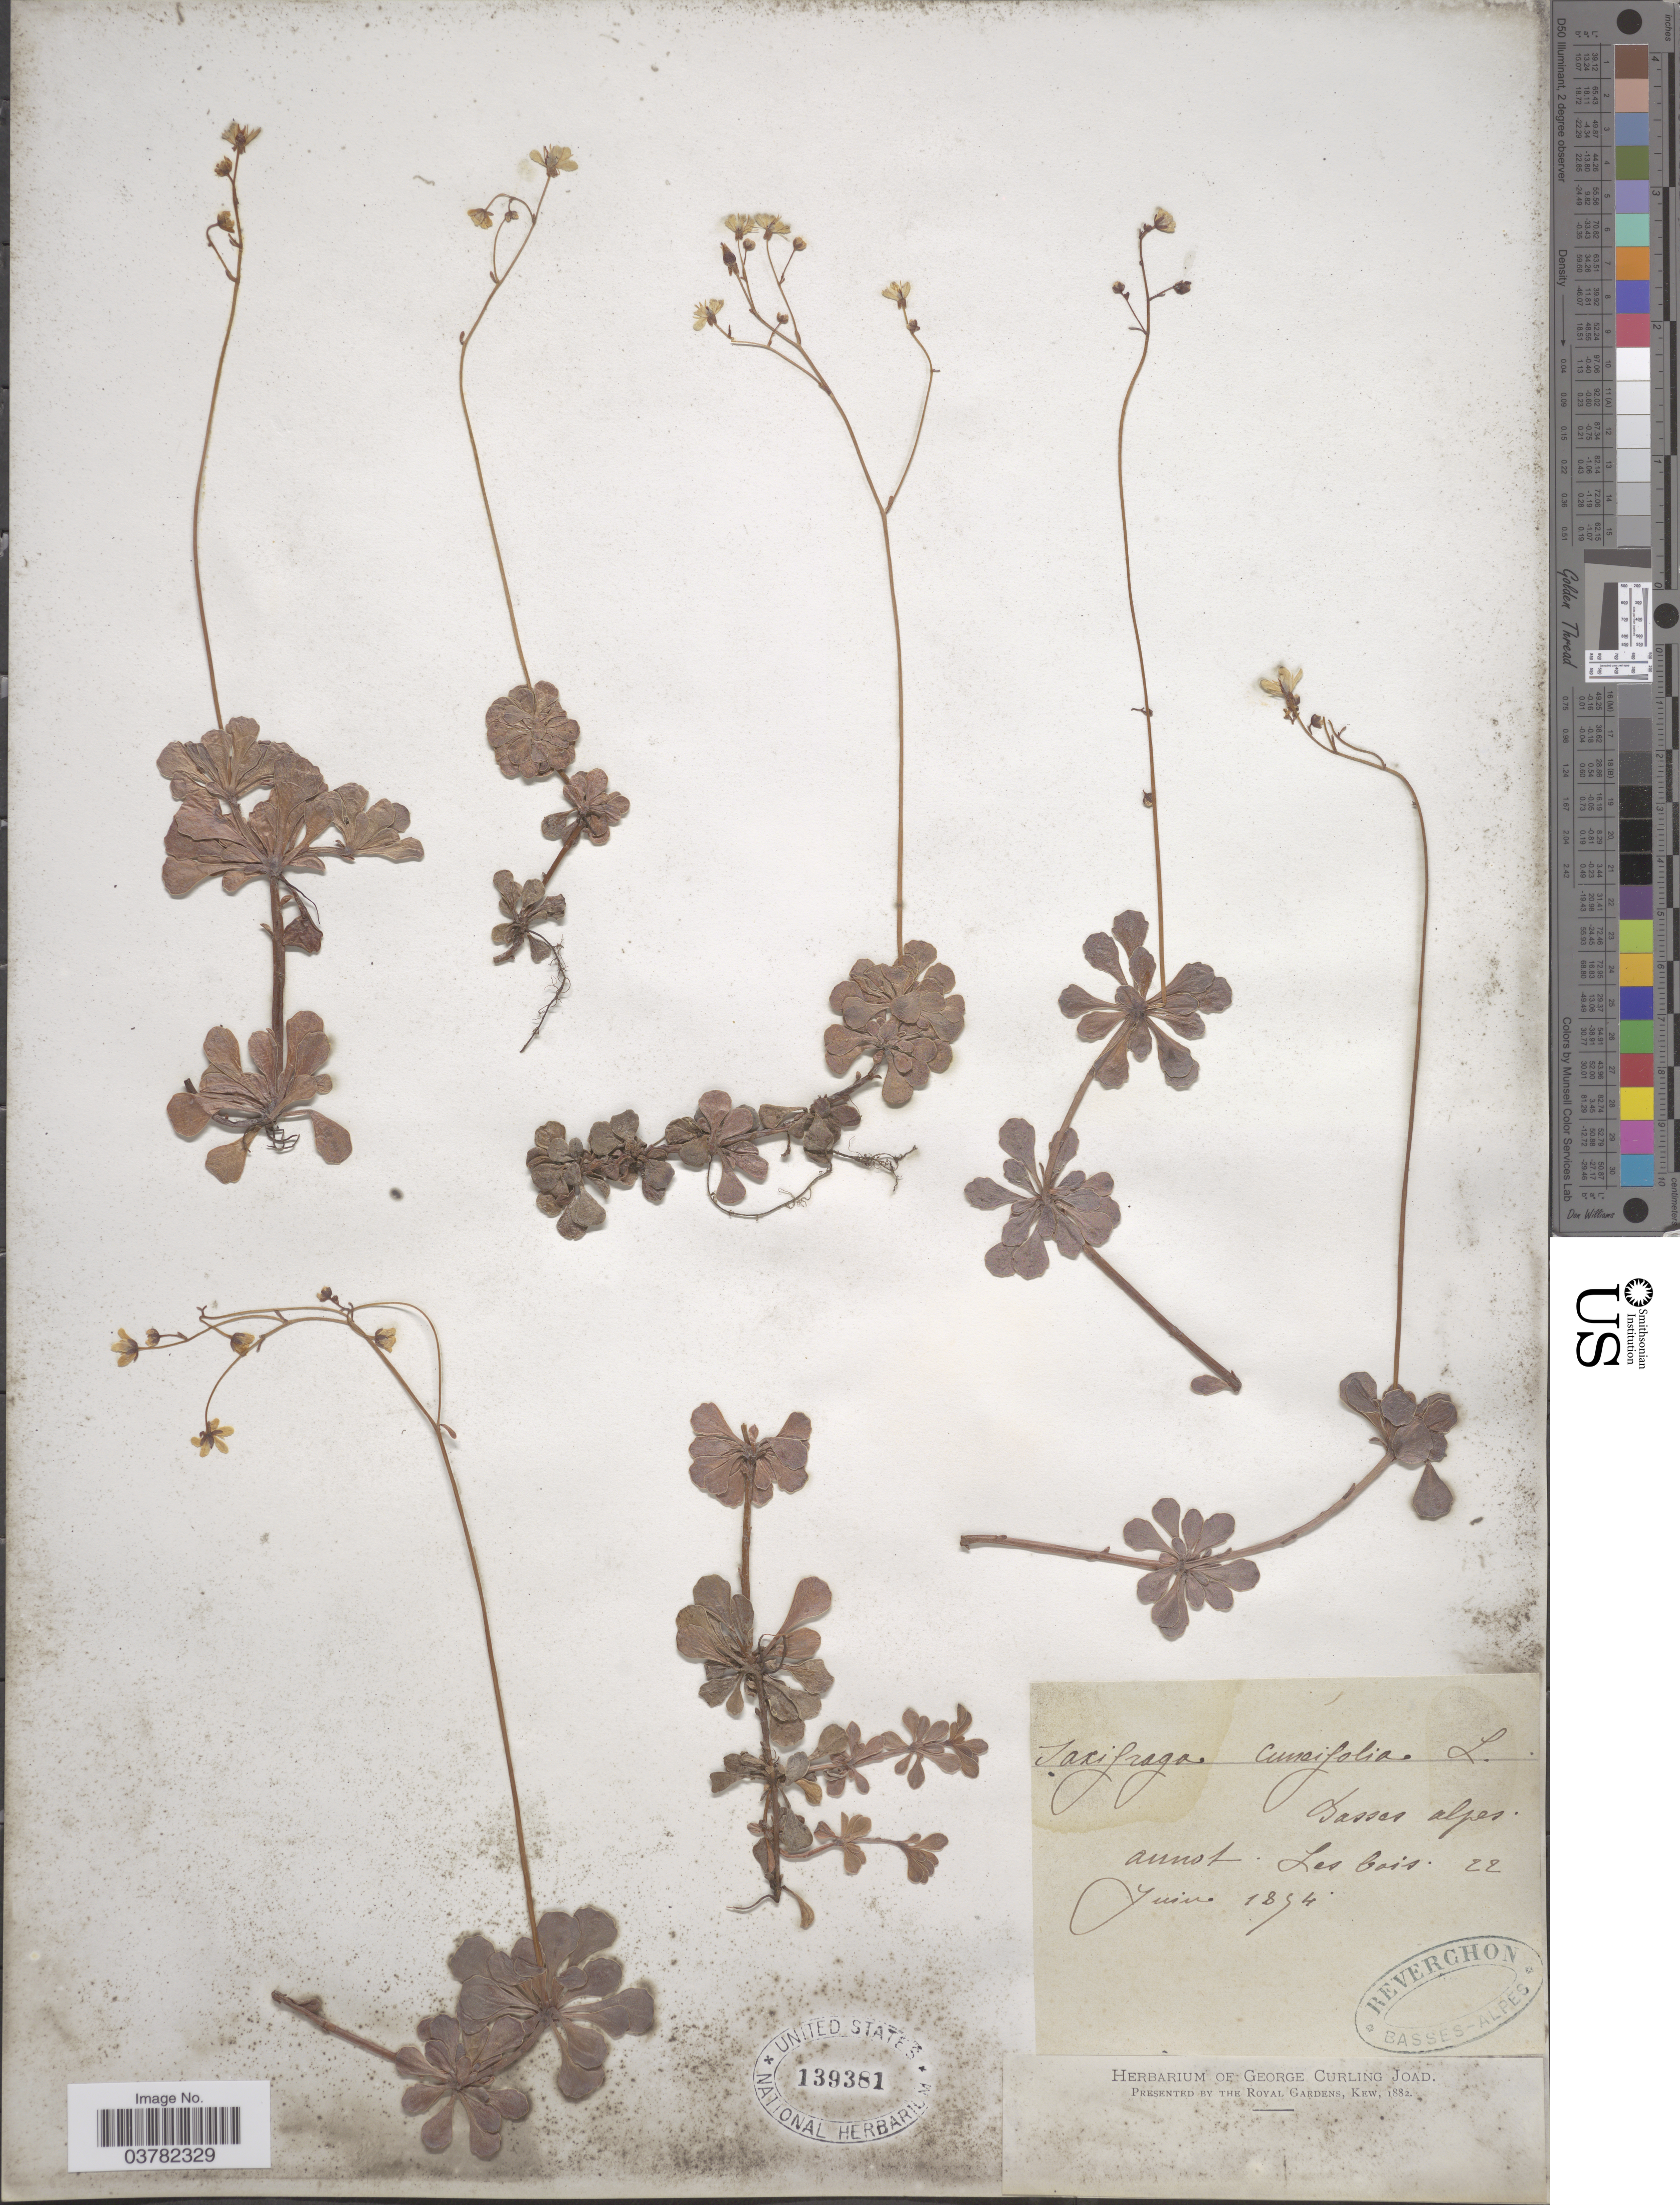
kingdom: Plantae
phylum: Tracheophyta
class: Magnoliopsida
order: Saxifragales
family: Saxifragaceae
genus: Saxifraga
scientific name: Saxifraga cuneifolia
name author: L.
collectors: -. Reverchon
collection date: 1854-06-22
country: France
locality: Basses alpes. Annot. Les bois.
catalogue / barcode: US 139381